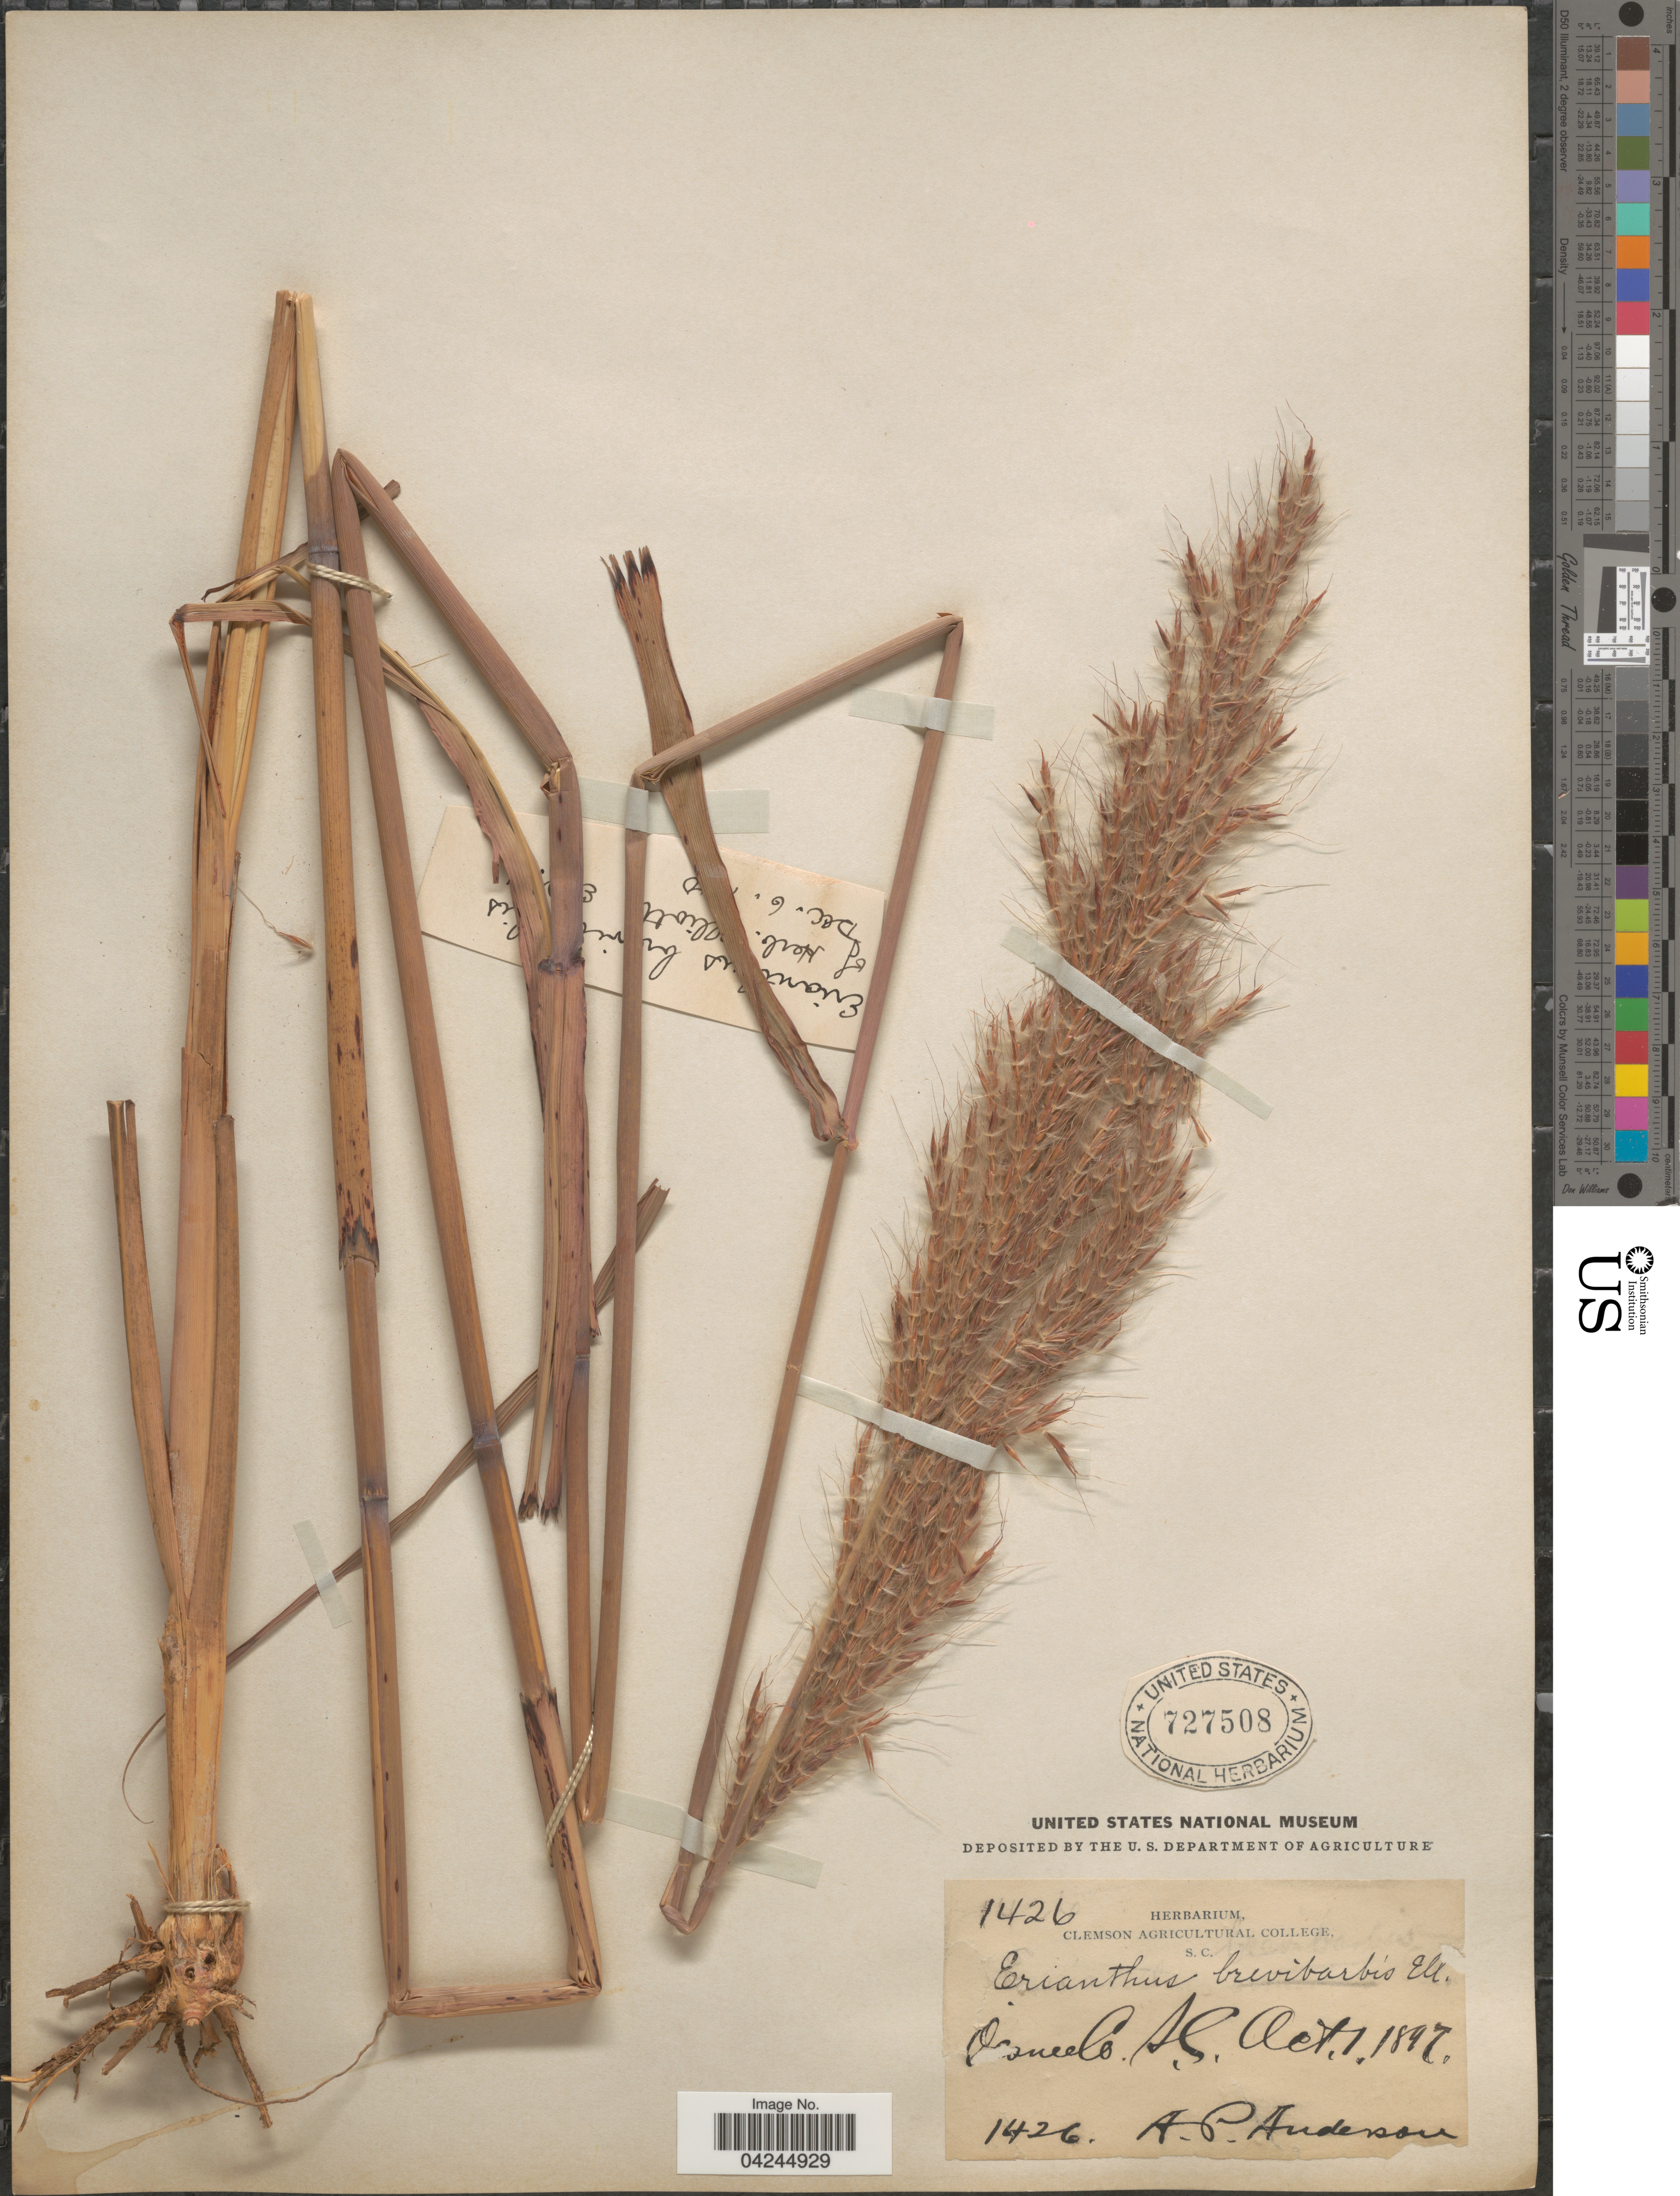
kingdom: Plantae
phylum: Tracheophyta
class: Liliopsida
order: Poales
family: Poaceae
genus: Erianthus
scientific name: Erianthus brevibarbis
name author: Michx.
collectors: A. P. Anderson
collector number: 1426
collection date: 1897-10-01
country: United States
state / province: South Carolina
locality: Oconee Co.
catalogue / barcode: US 727508